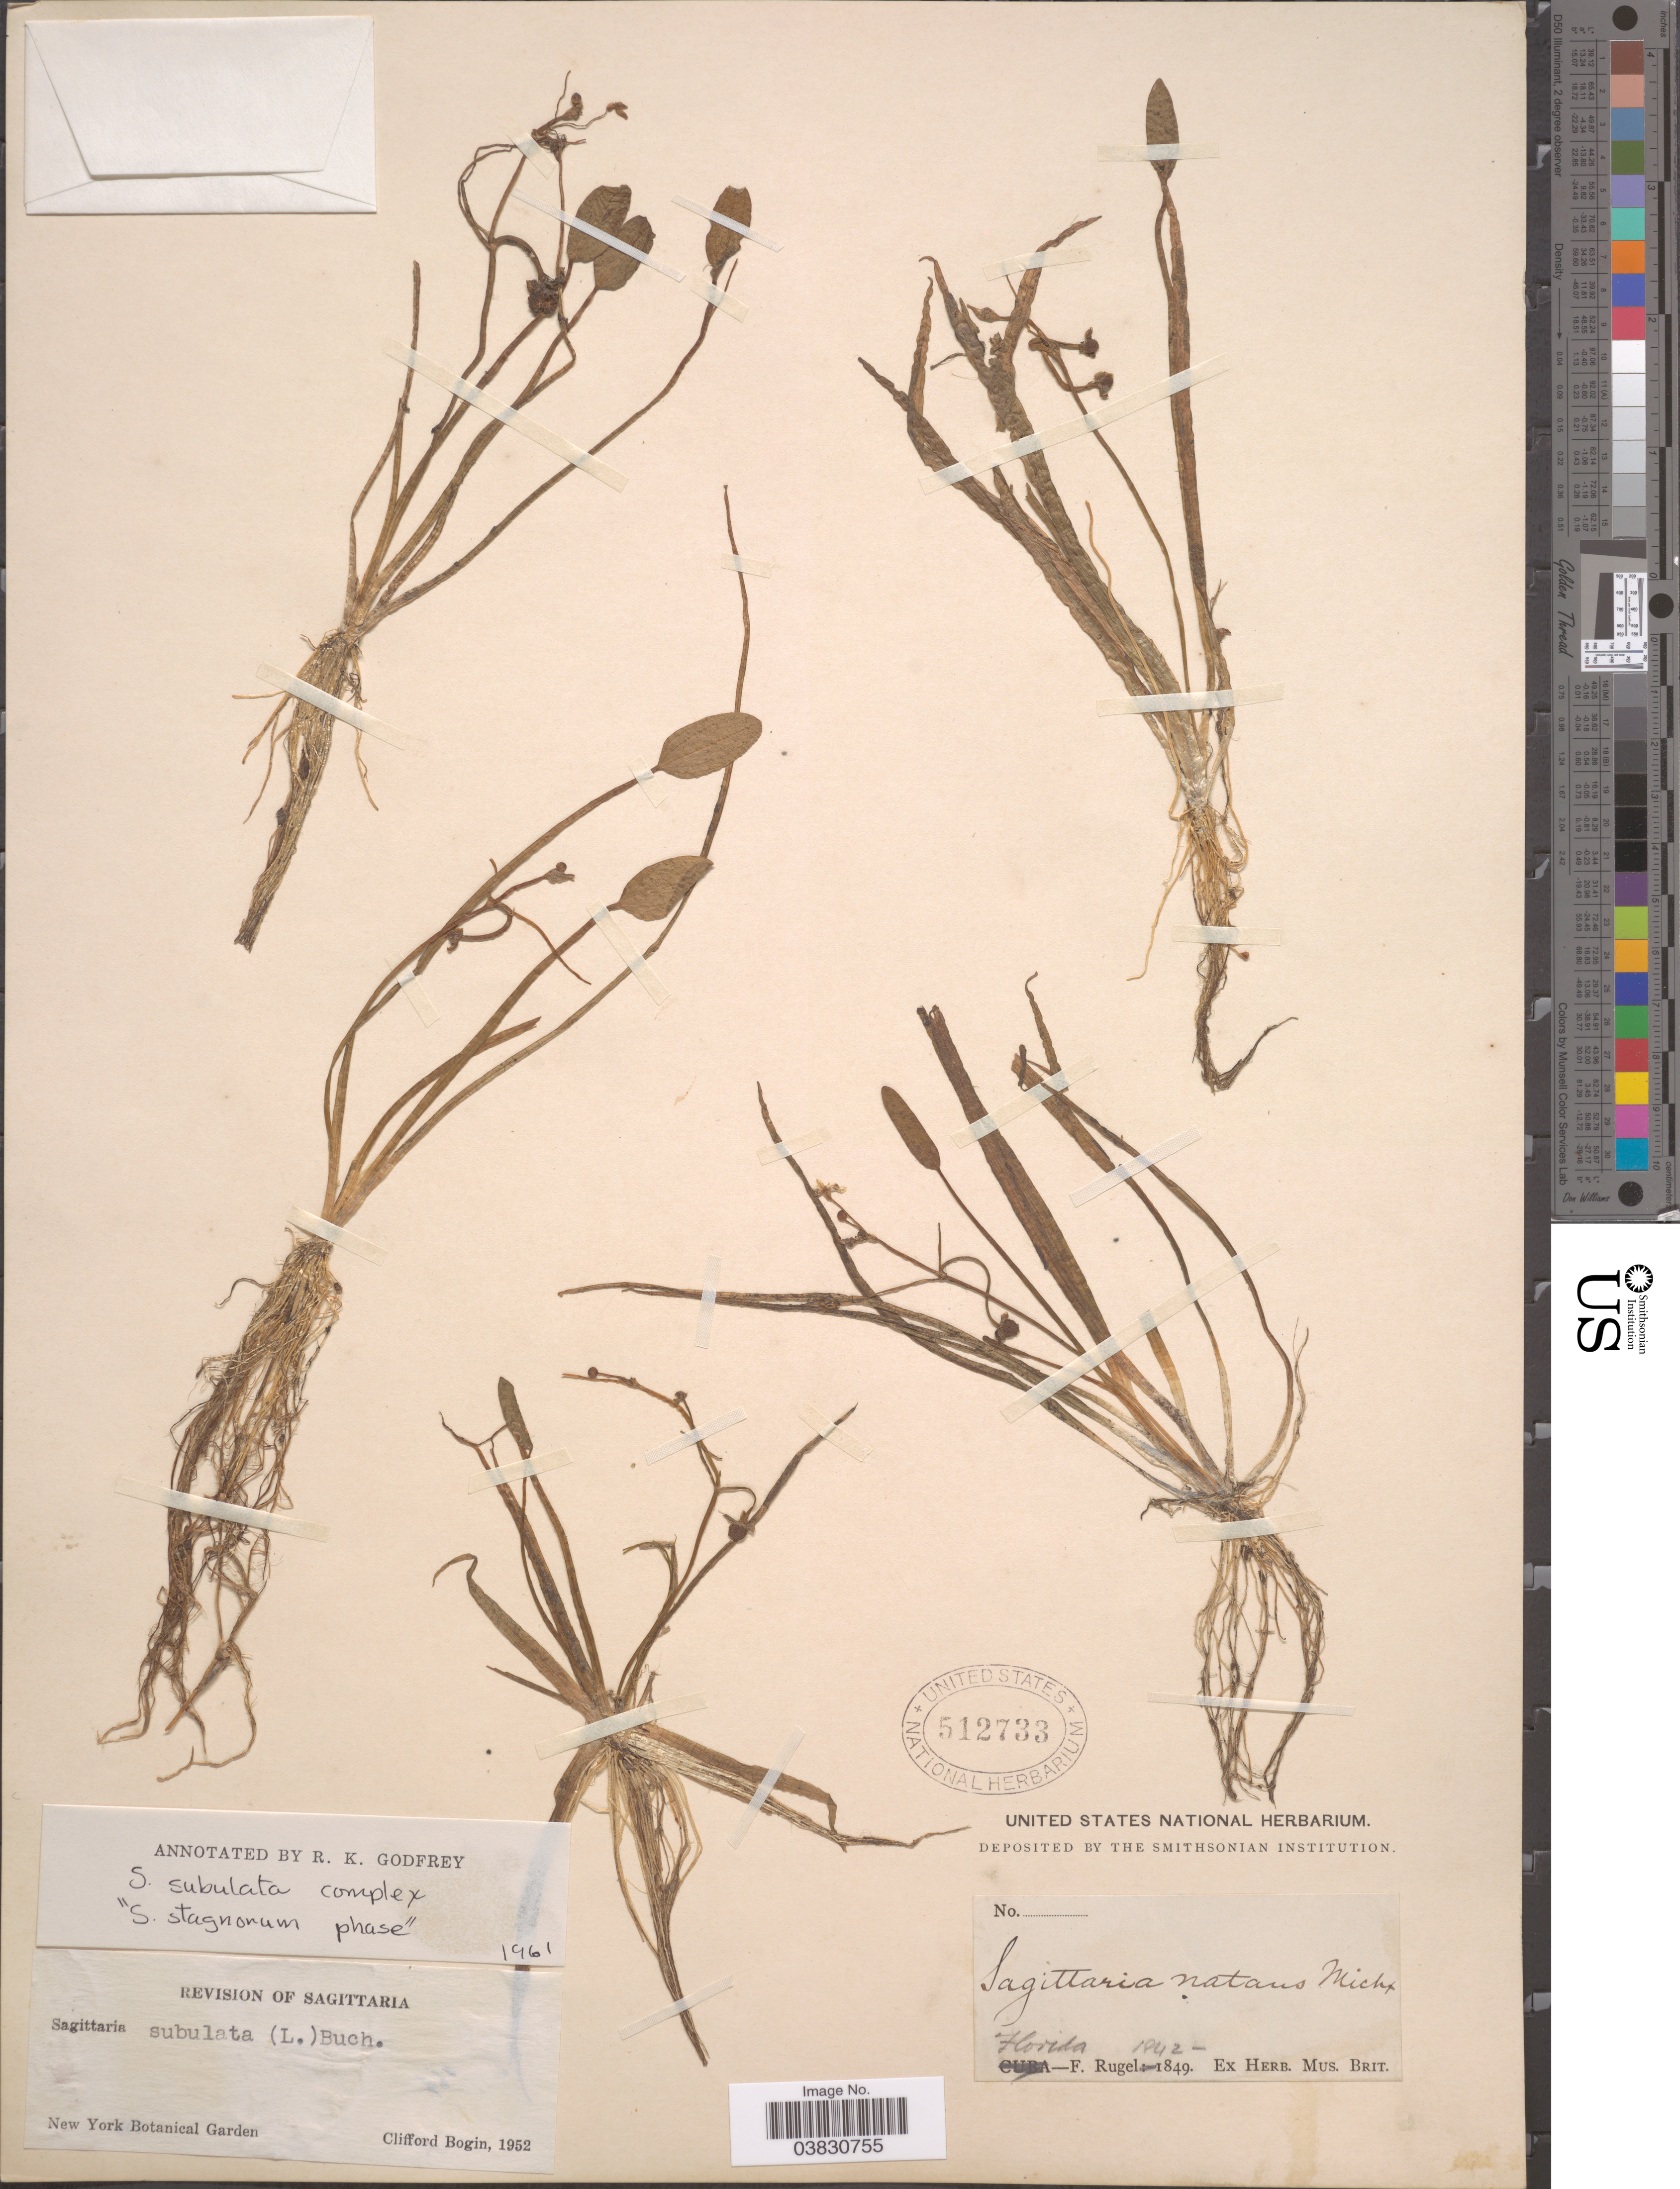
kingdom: Plantae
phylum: Tracheophyta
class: Liliopsida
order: Alismatales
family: Alismataceae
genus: Sagittaria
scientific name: Sagittaria subulata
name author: (L.) Buchenau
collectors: F. Rugel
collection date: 1842/1849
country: United States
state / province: Florida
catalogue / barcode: US 512733